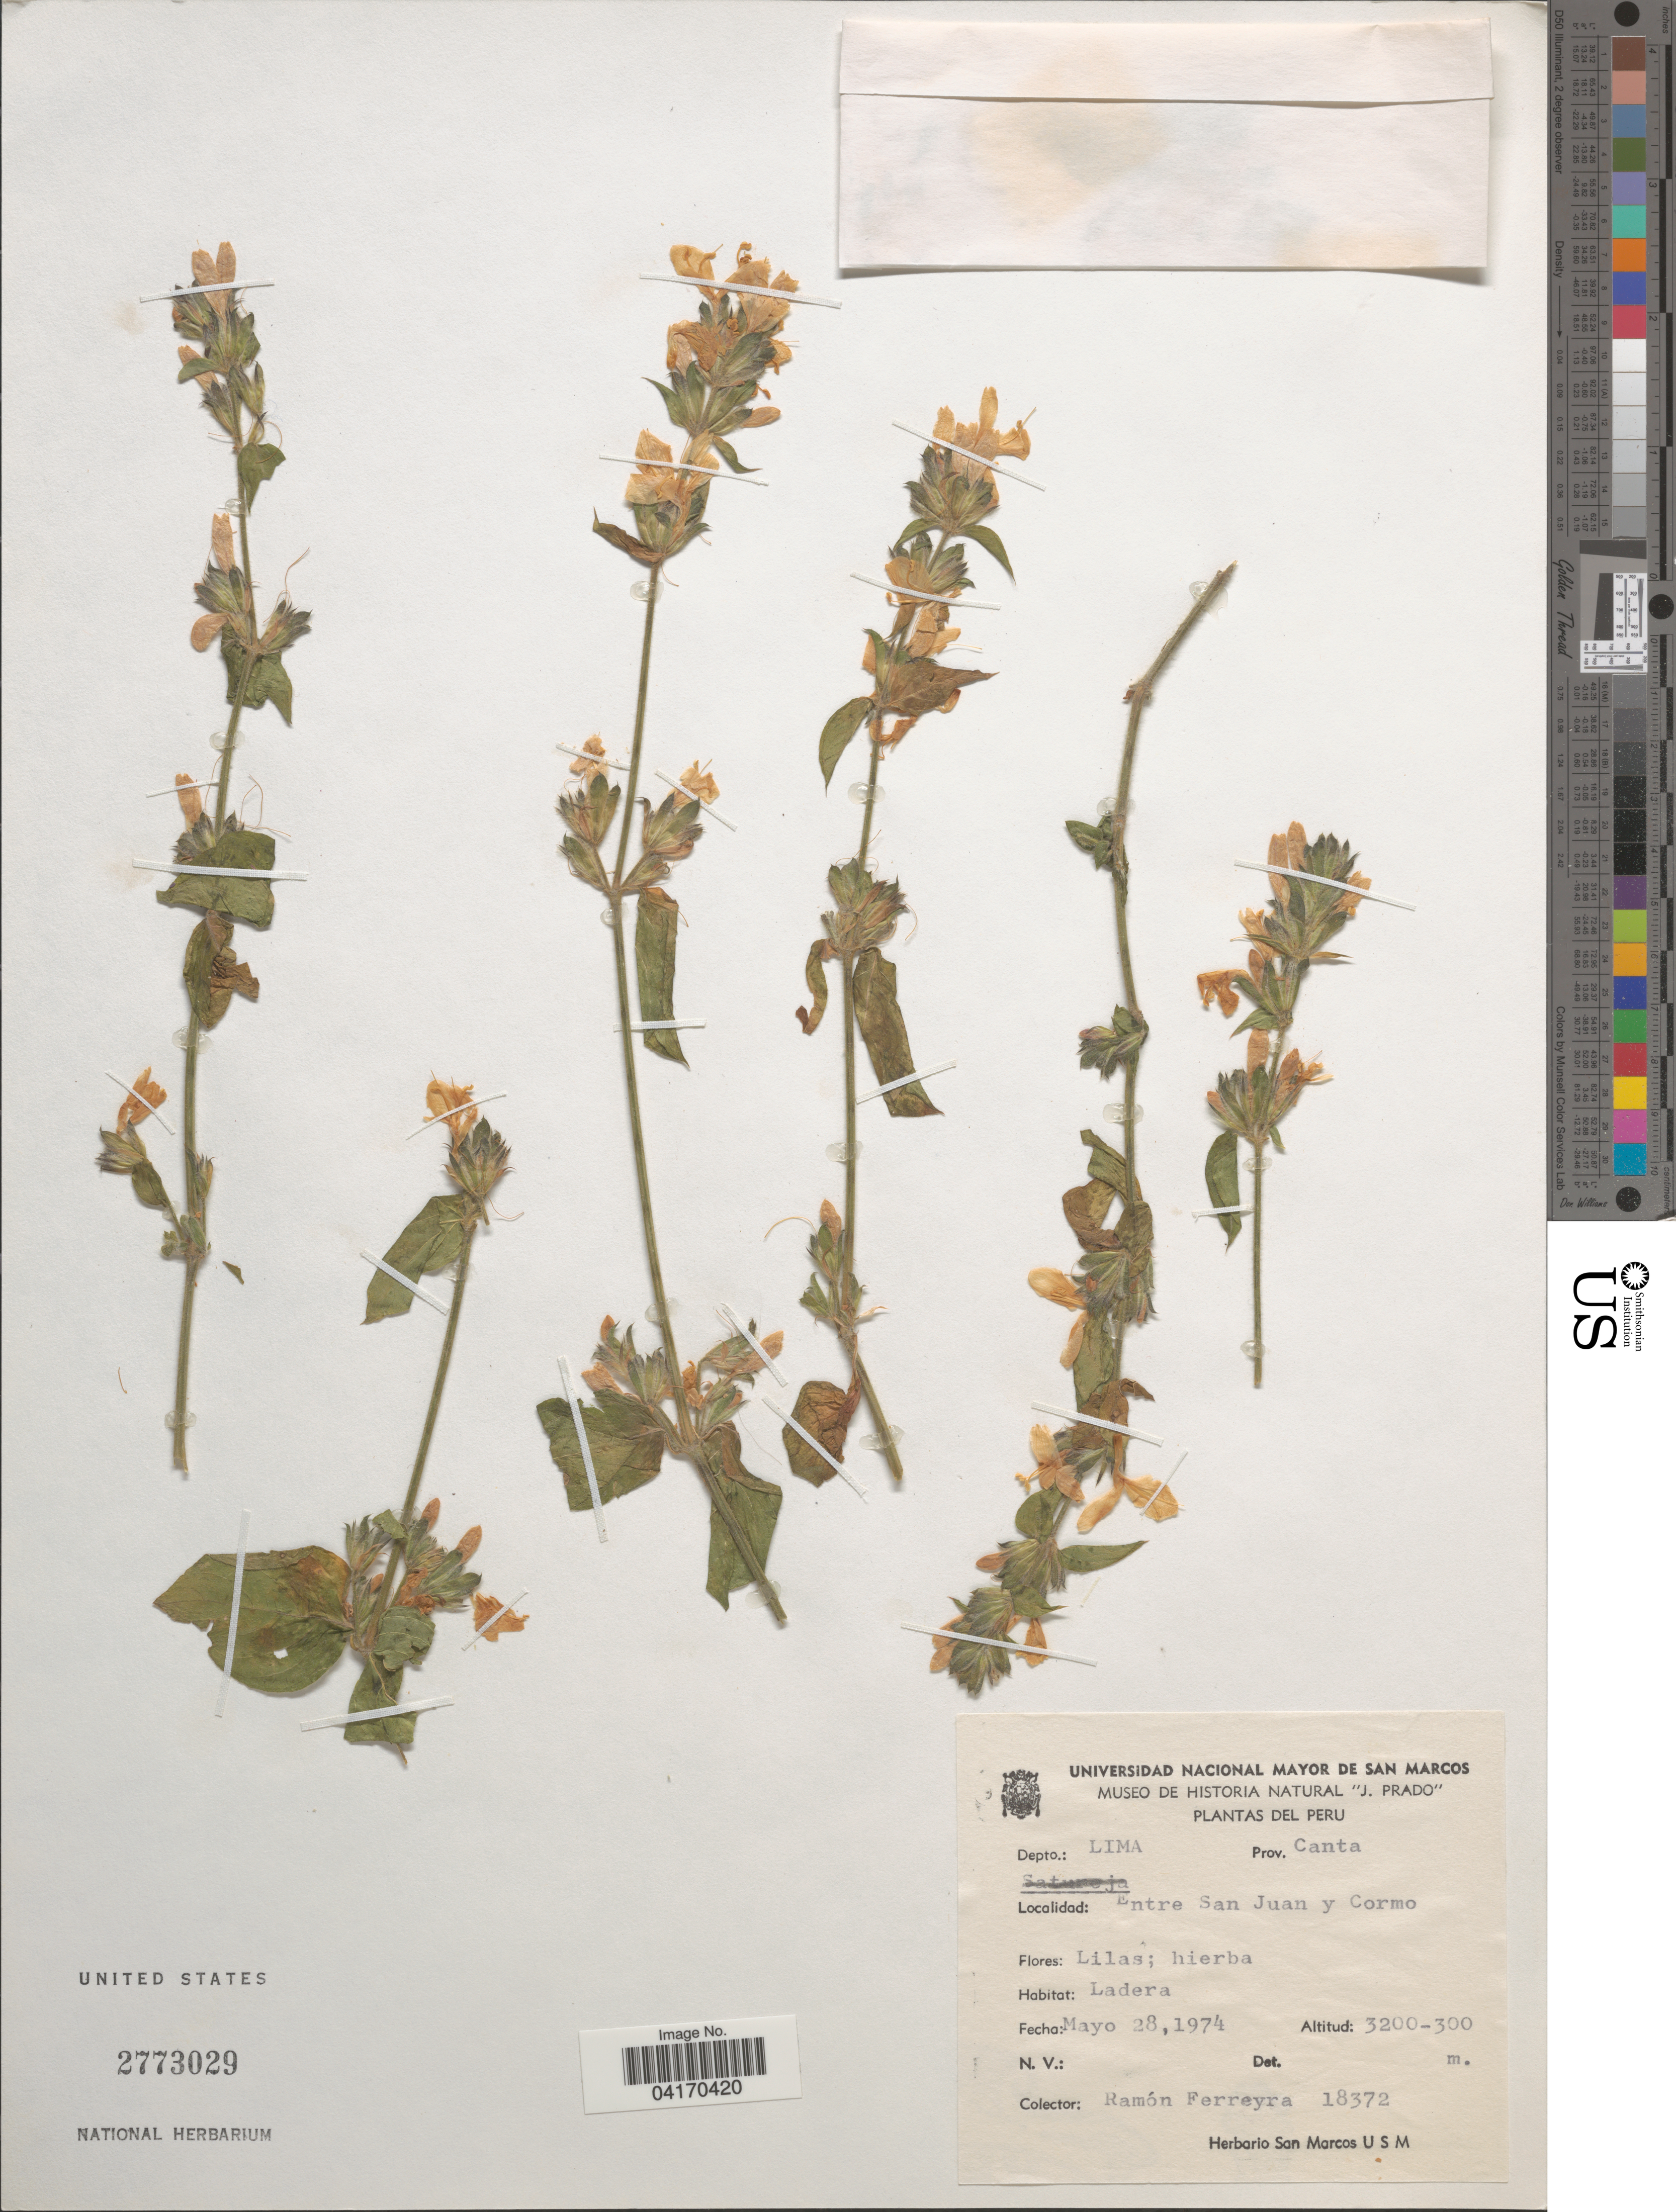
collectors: R. A. Ferreyra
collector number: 18372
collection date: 1974-05-28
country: Peru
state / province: Lima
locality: Depto.: Lima. Prov. Canta. Entre San Juan y Cormo.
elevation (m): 300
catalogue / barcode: US 2773029